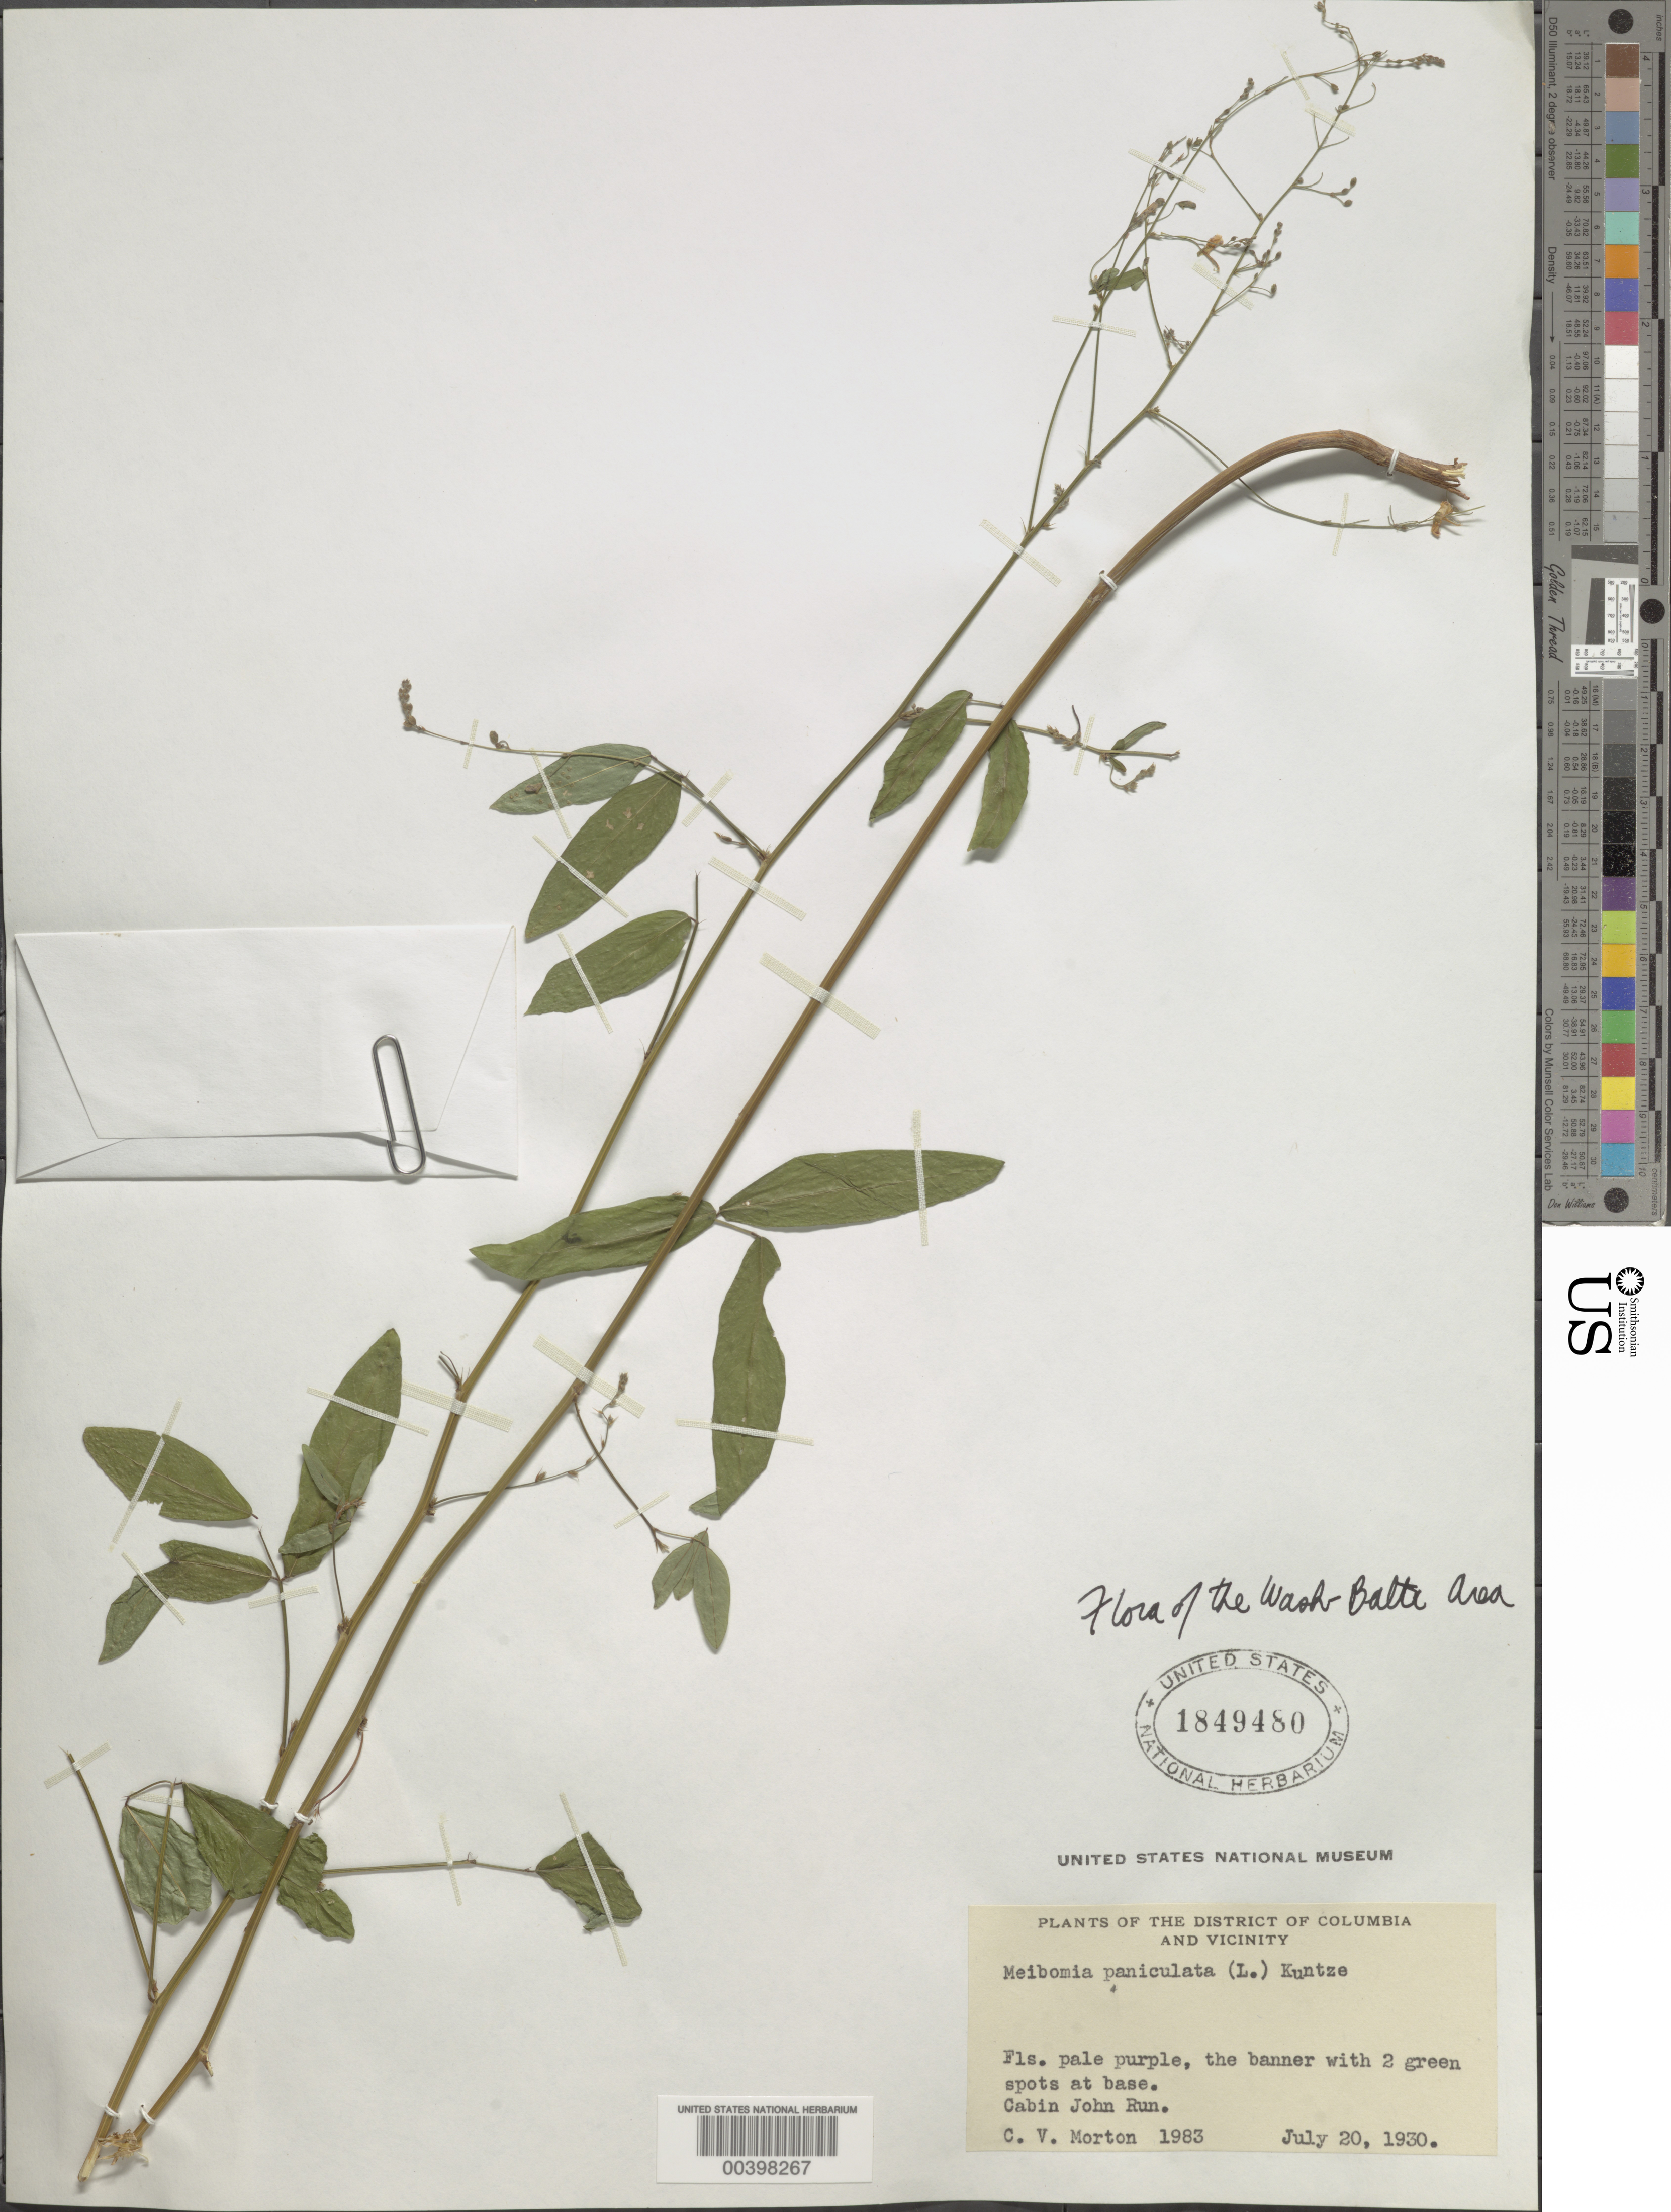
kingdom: Plantae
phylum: Tracheophyta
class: Magnoliopsida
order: Fabales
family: Fabaceae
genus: Desmodium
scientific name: Desmodium paniculatum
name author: (L.) DC.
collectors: C. V. Morton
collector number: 1983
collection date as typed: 20 Jul 1930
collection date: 1930-07-20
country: United States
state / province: Maryland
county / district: Montgomery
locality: Cabin John Run C. & O. Canal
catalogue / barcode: US 1849480